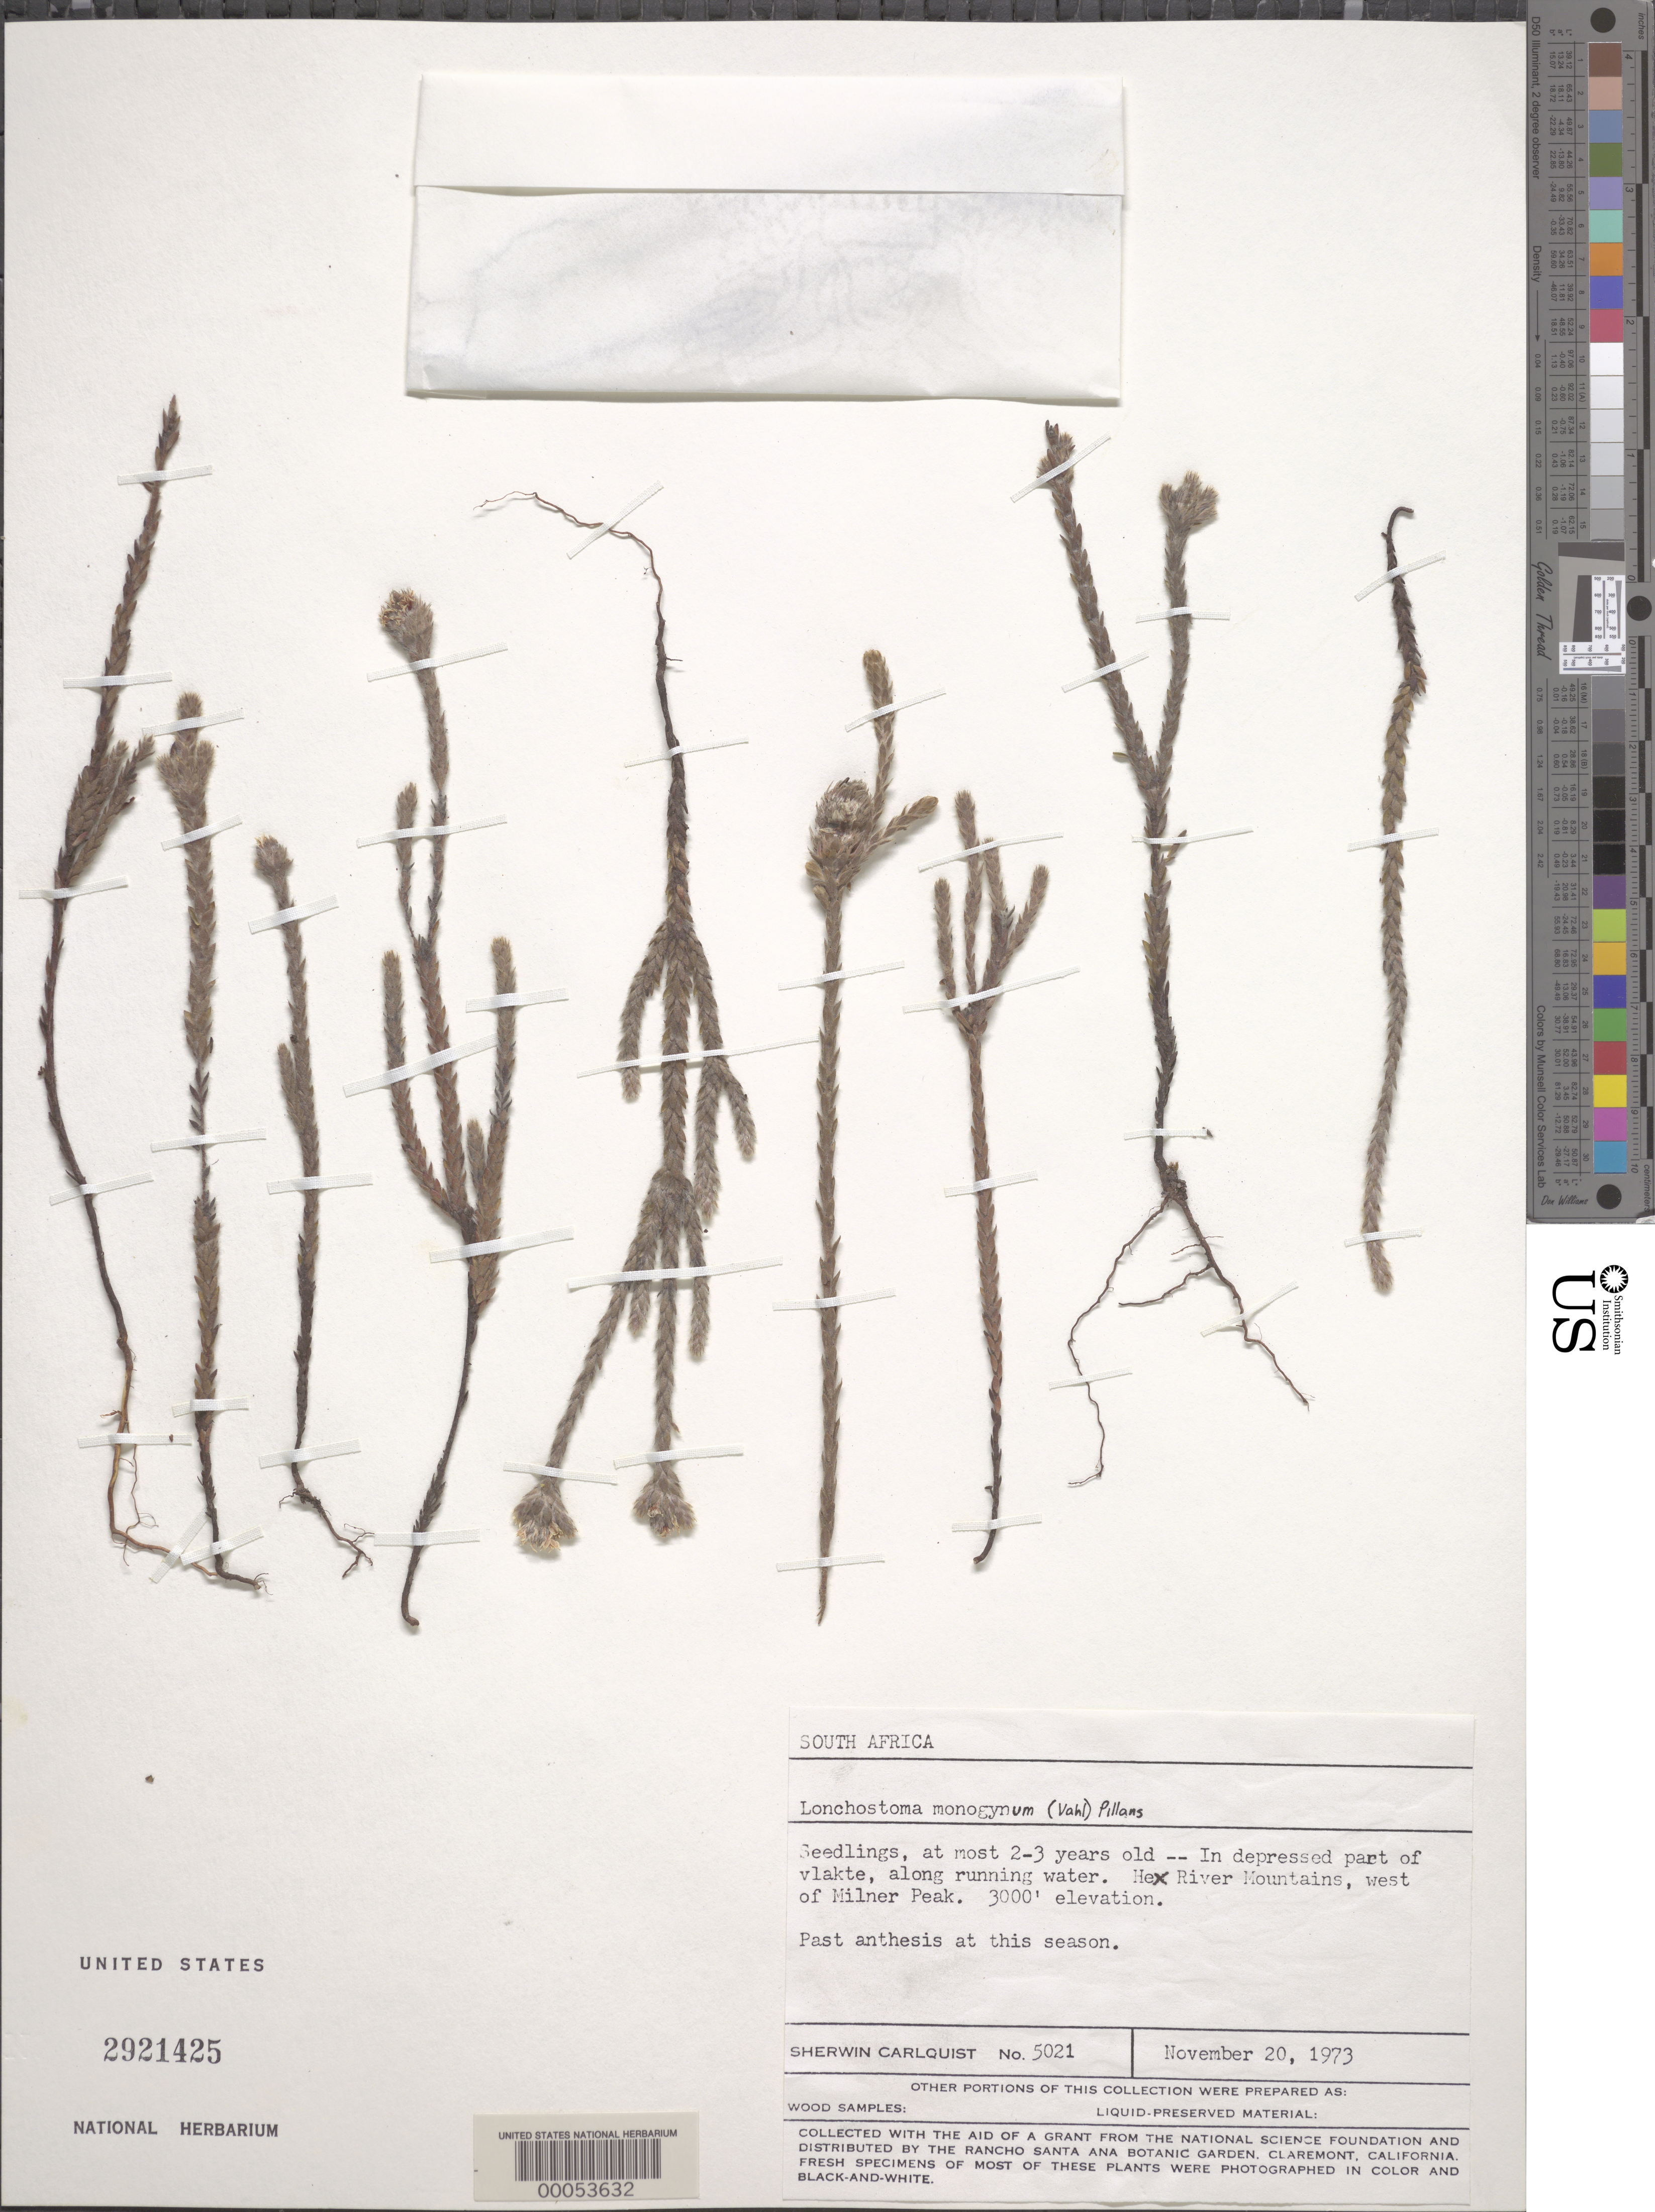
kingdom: Plantae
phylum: Tracheophyta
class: Magnoliopsida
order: Bruniales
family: Bruniaceae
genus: Brunia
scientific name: Brunia monogyna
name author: (Vahl) Class.-Bockh. & E.G.H. Oliv.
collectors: S. Carlquist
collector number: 5021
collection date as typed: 20 Nov 1973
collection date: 1973-11-20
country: South Africa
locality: Hew river mountains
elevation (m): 914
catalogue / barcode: US 2921425